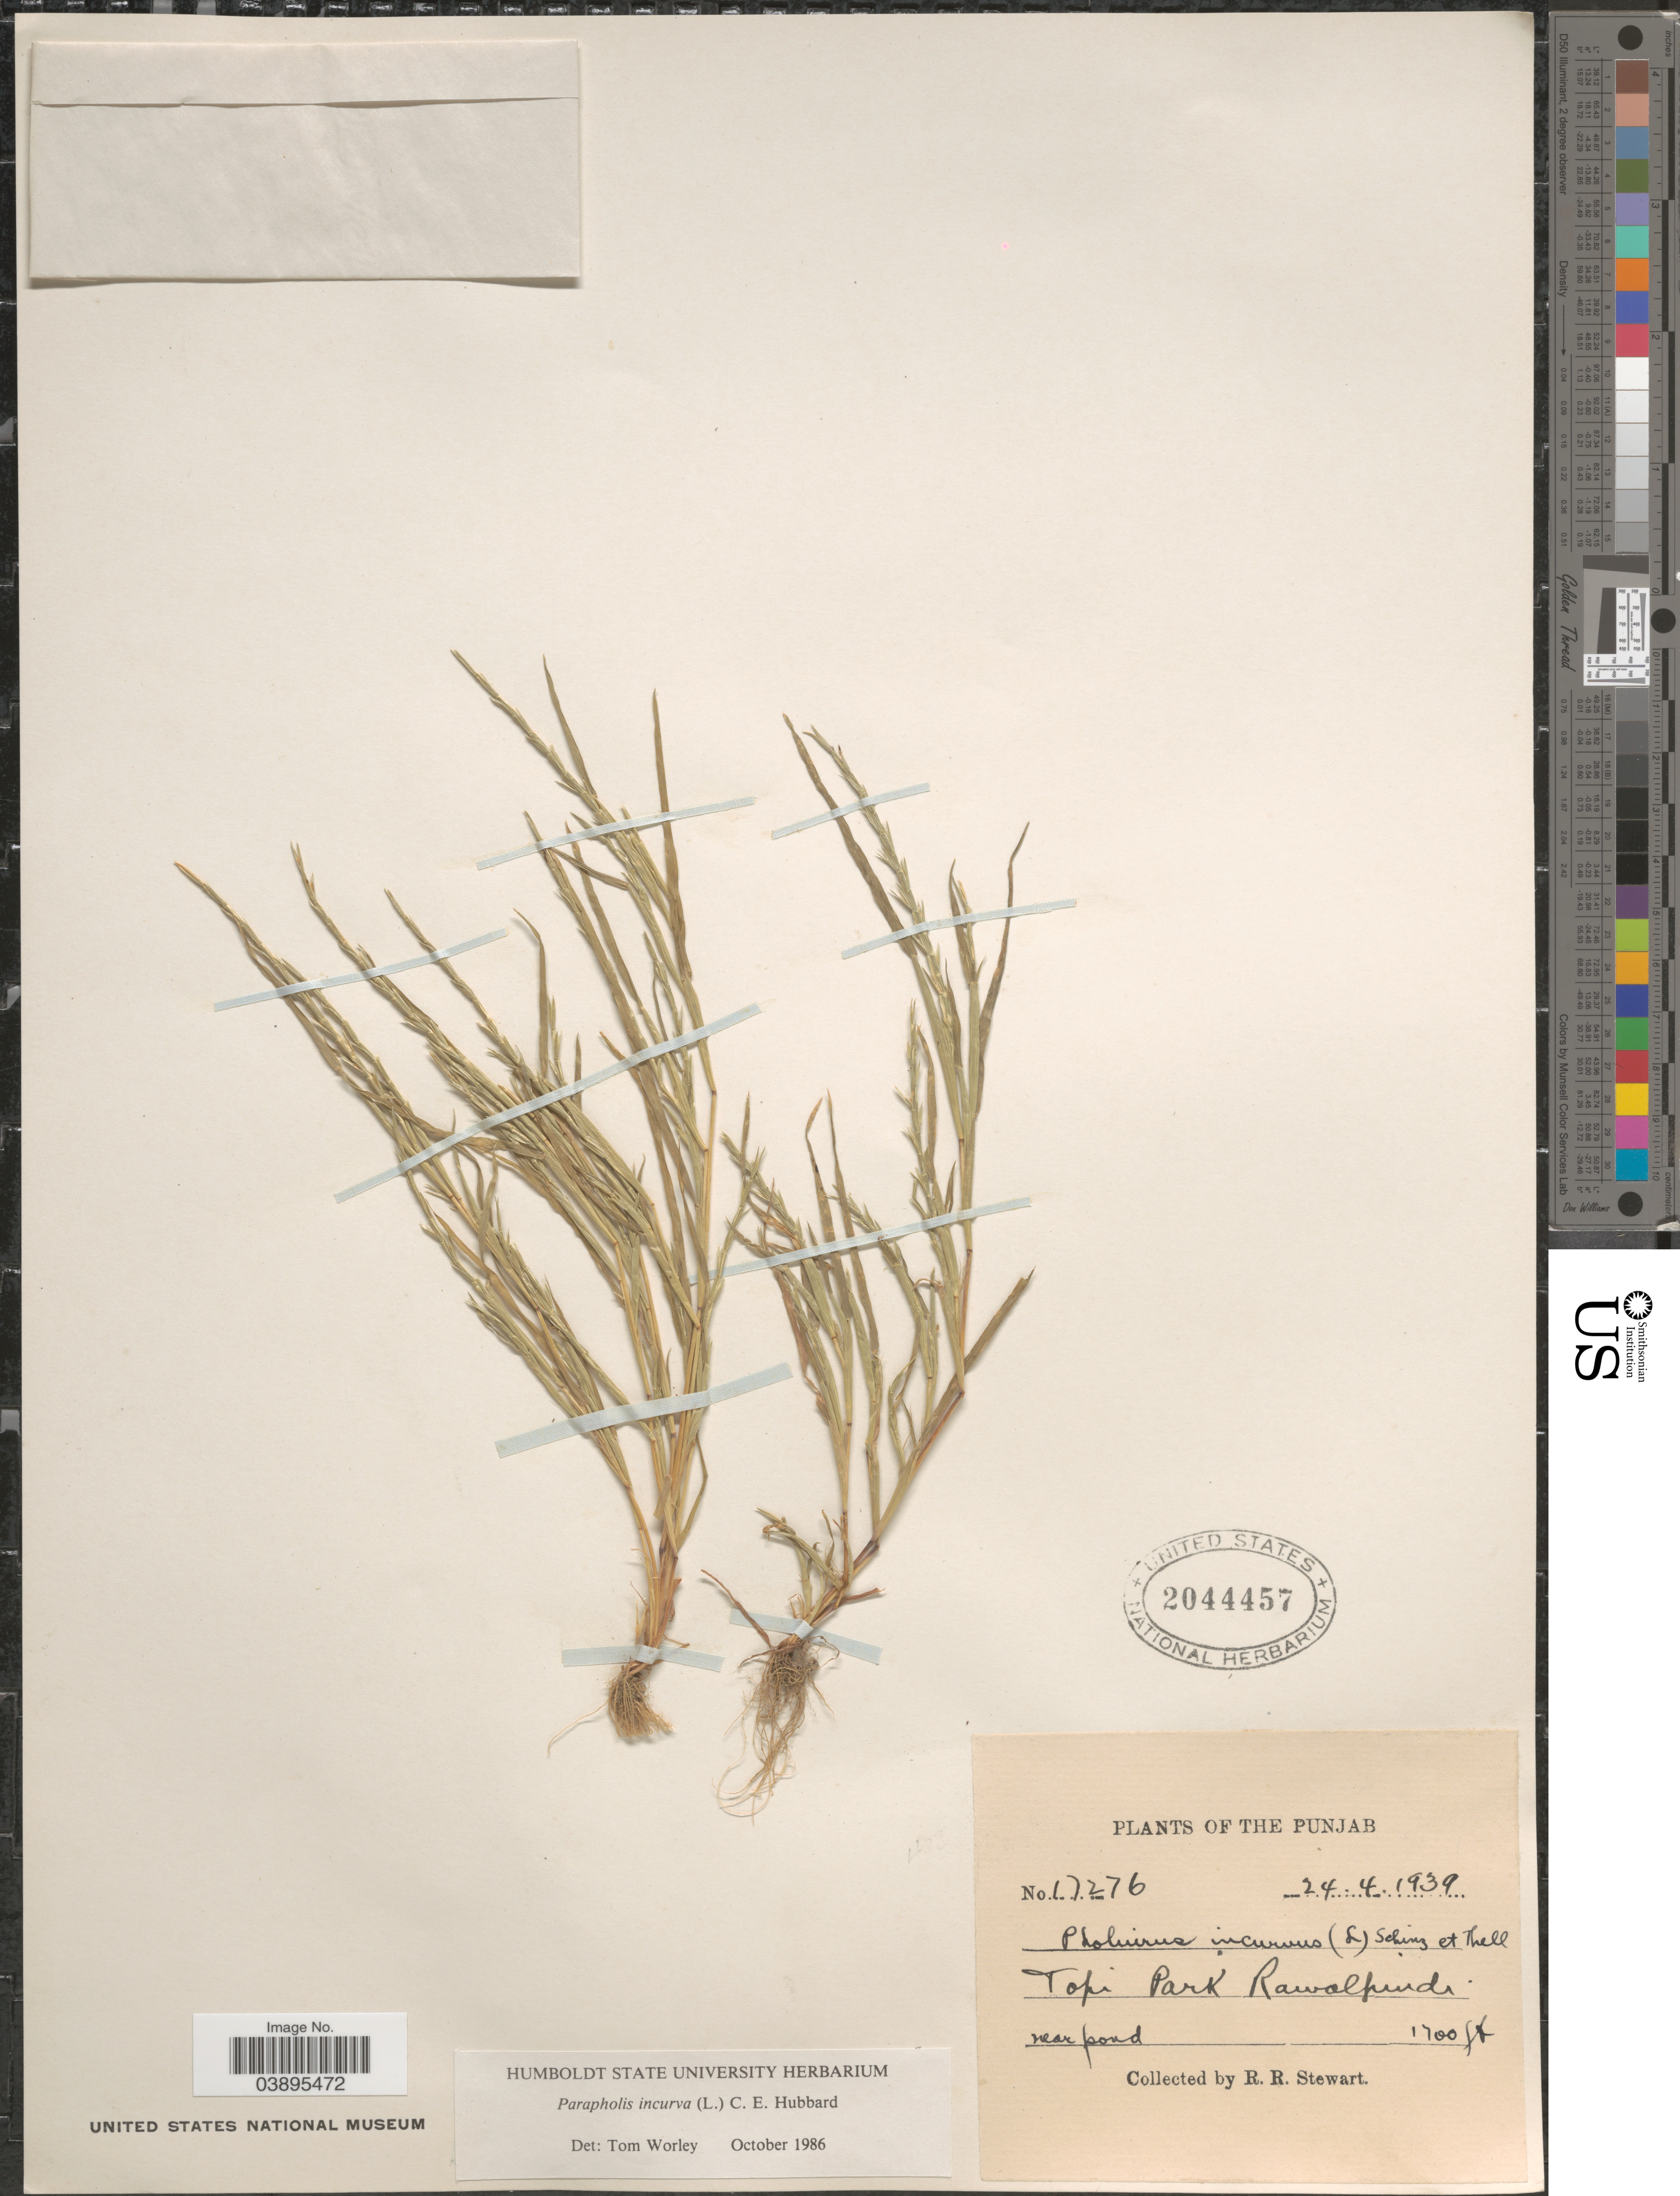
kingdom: Plantae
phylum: Tracheophyta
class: Liliopsida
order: Poales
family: Poaceae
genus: Parapholis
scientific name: Parapholis incurva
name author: (L.) C.E. Hubb.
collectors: R. Stewart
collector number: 17276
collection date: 1939-04-24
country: Pakistan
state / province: Punjab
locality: Topi Park Rawalpindi.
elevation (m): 518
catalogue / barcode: US 2044457